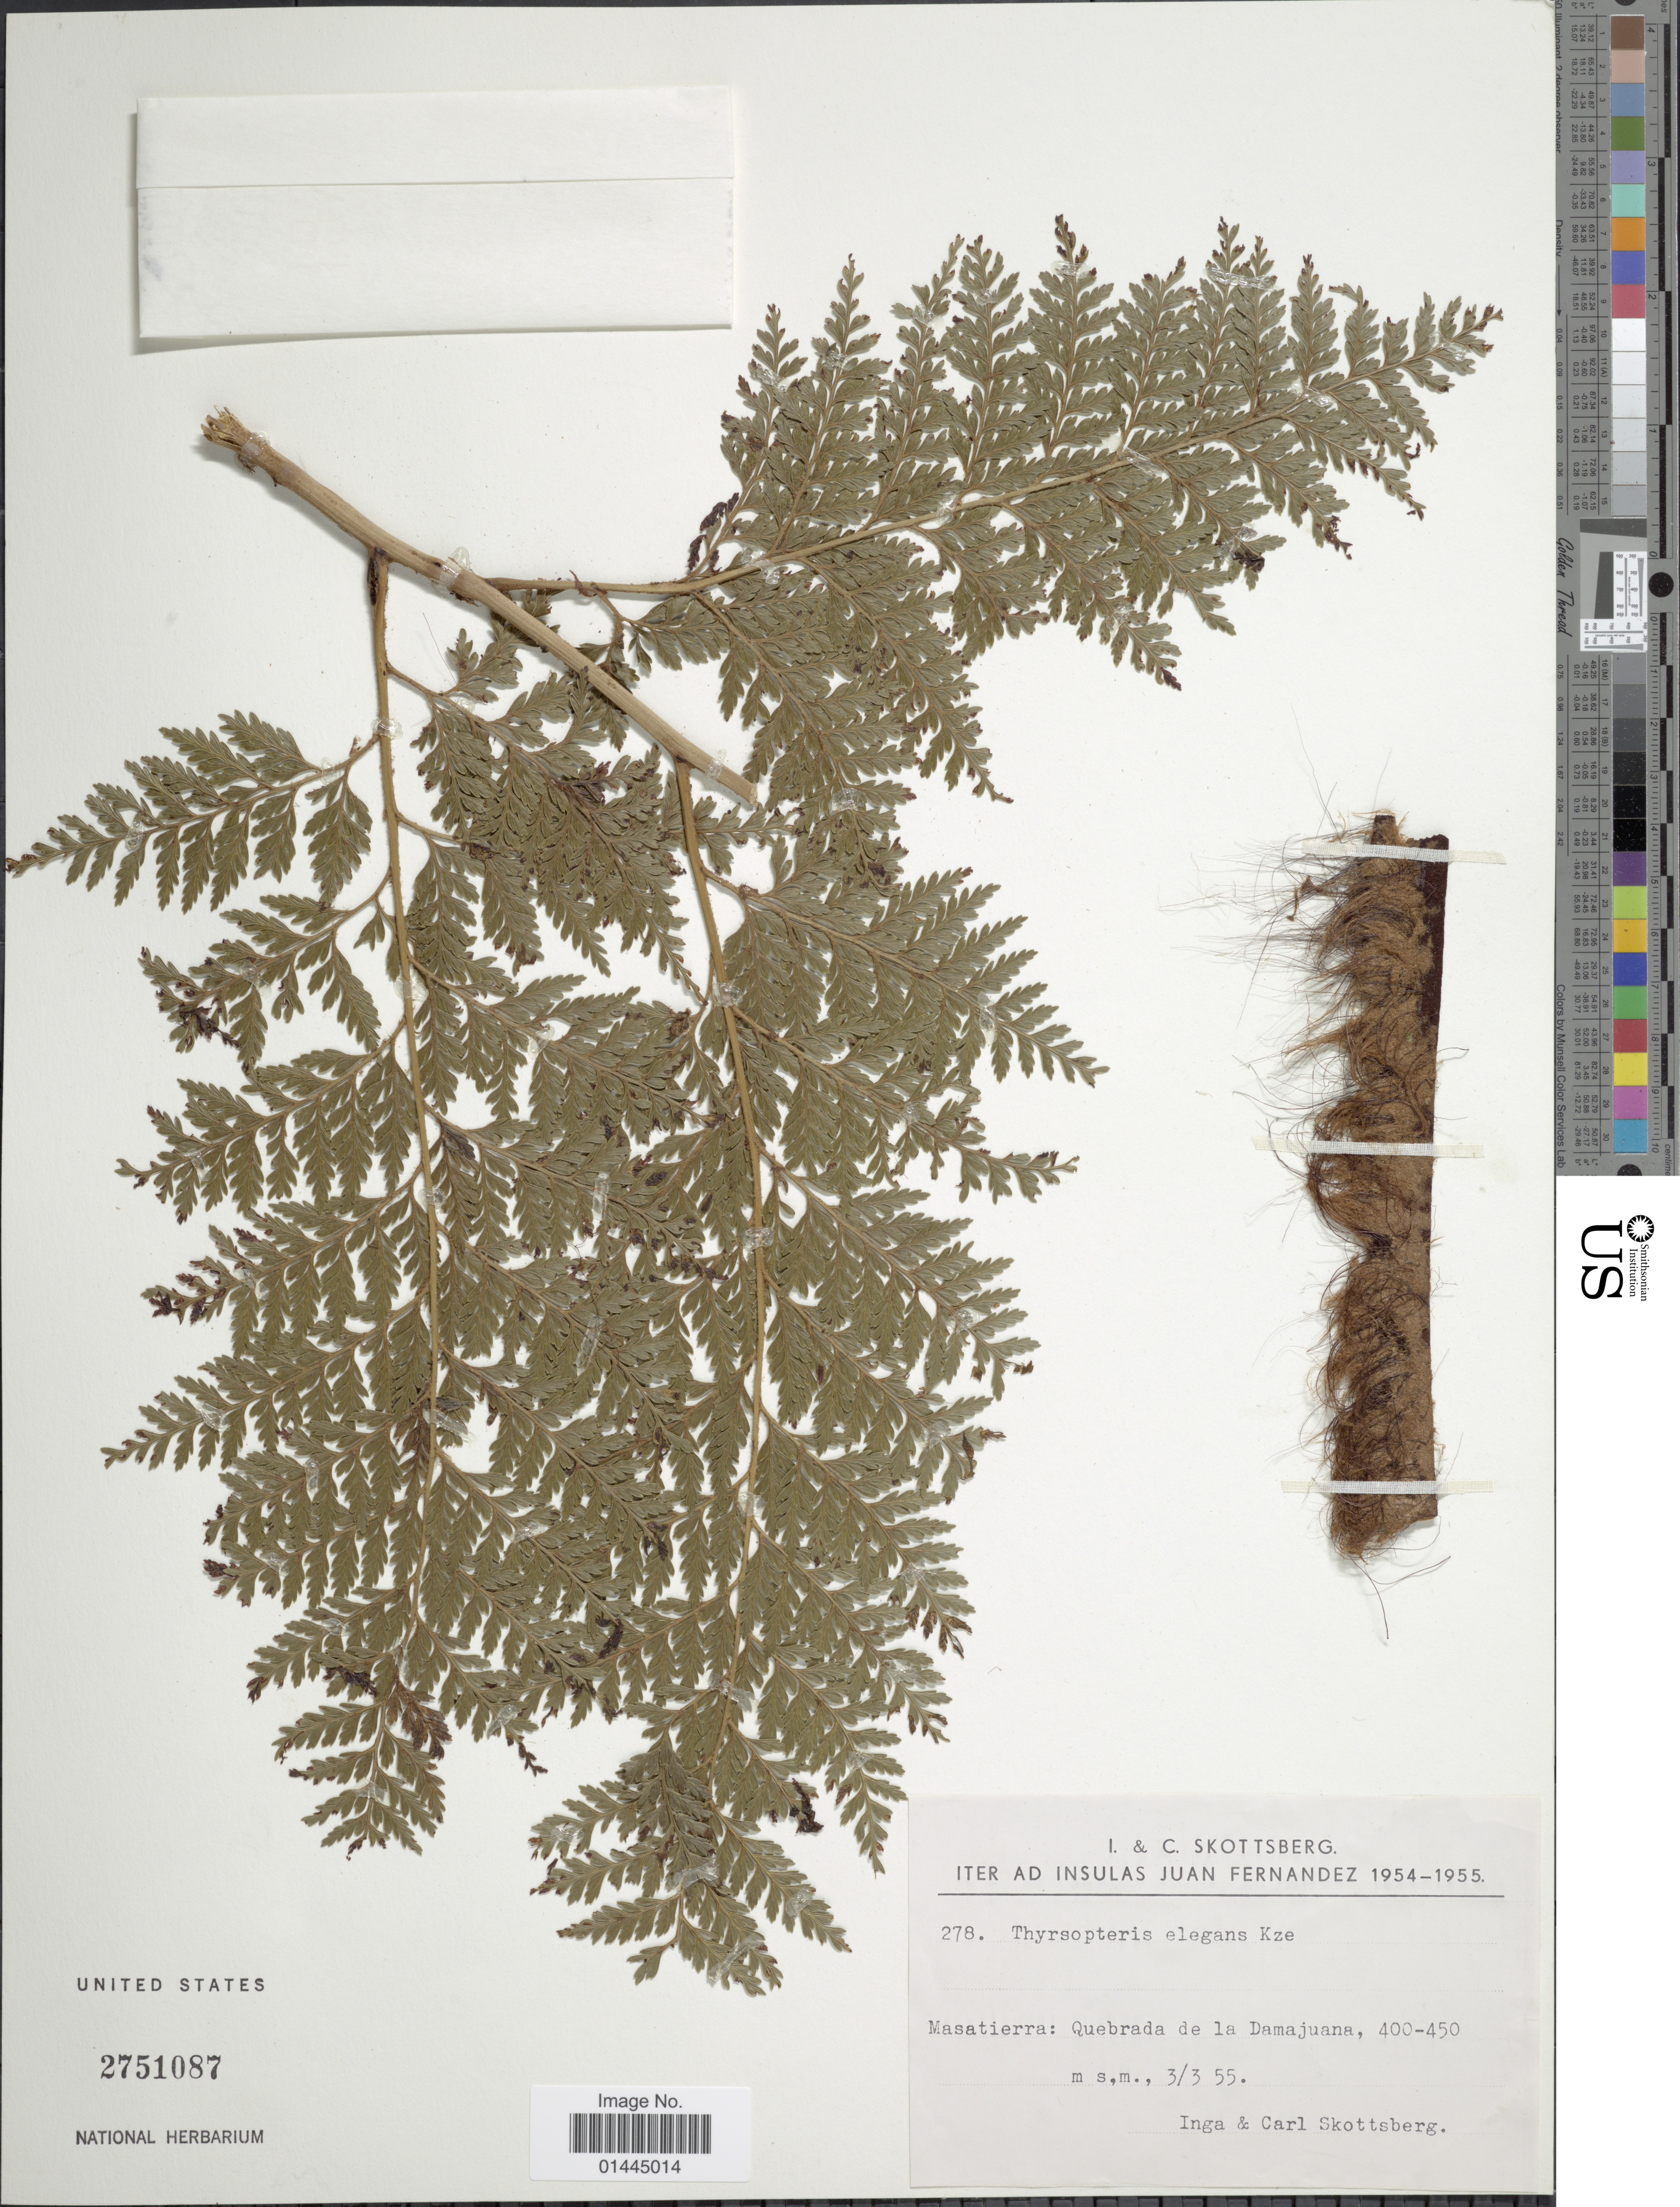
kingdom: Plantae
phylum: Tracheophyta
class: Polypodiopsida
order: Cyatheales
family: Thyrsopteridaceae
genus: Thyrsopteris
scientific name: Thyrsopteris elegans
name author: Kunze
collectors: I. Skottsberg & C. Skottsberg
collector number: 278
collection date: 1955-03-03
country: Chile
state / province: Valparaíso (V)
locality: Iter ad insulas Juan Fernandez, Masatierra: Quebrada de la Damajuana.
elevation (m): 400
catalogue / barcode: US 2751087